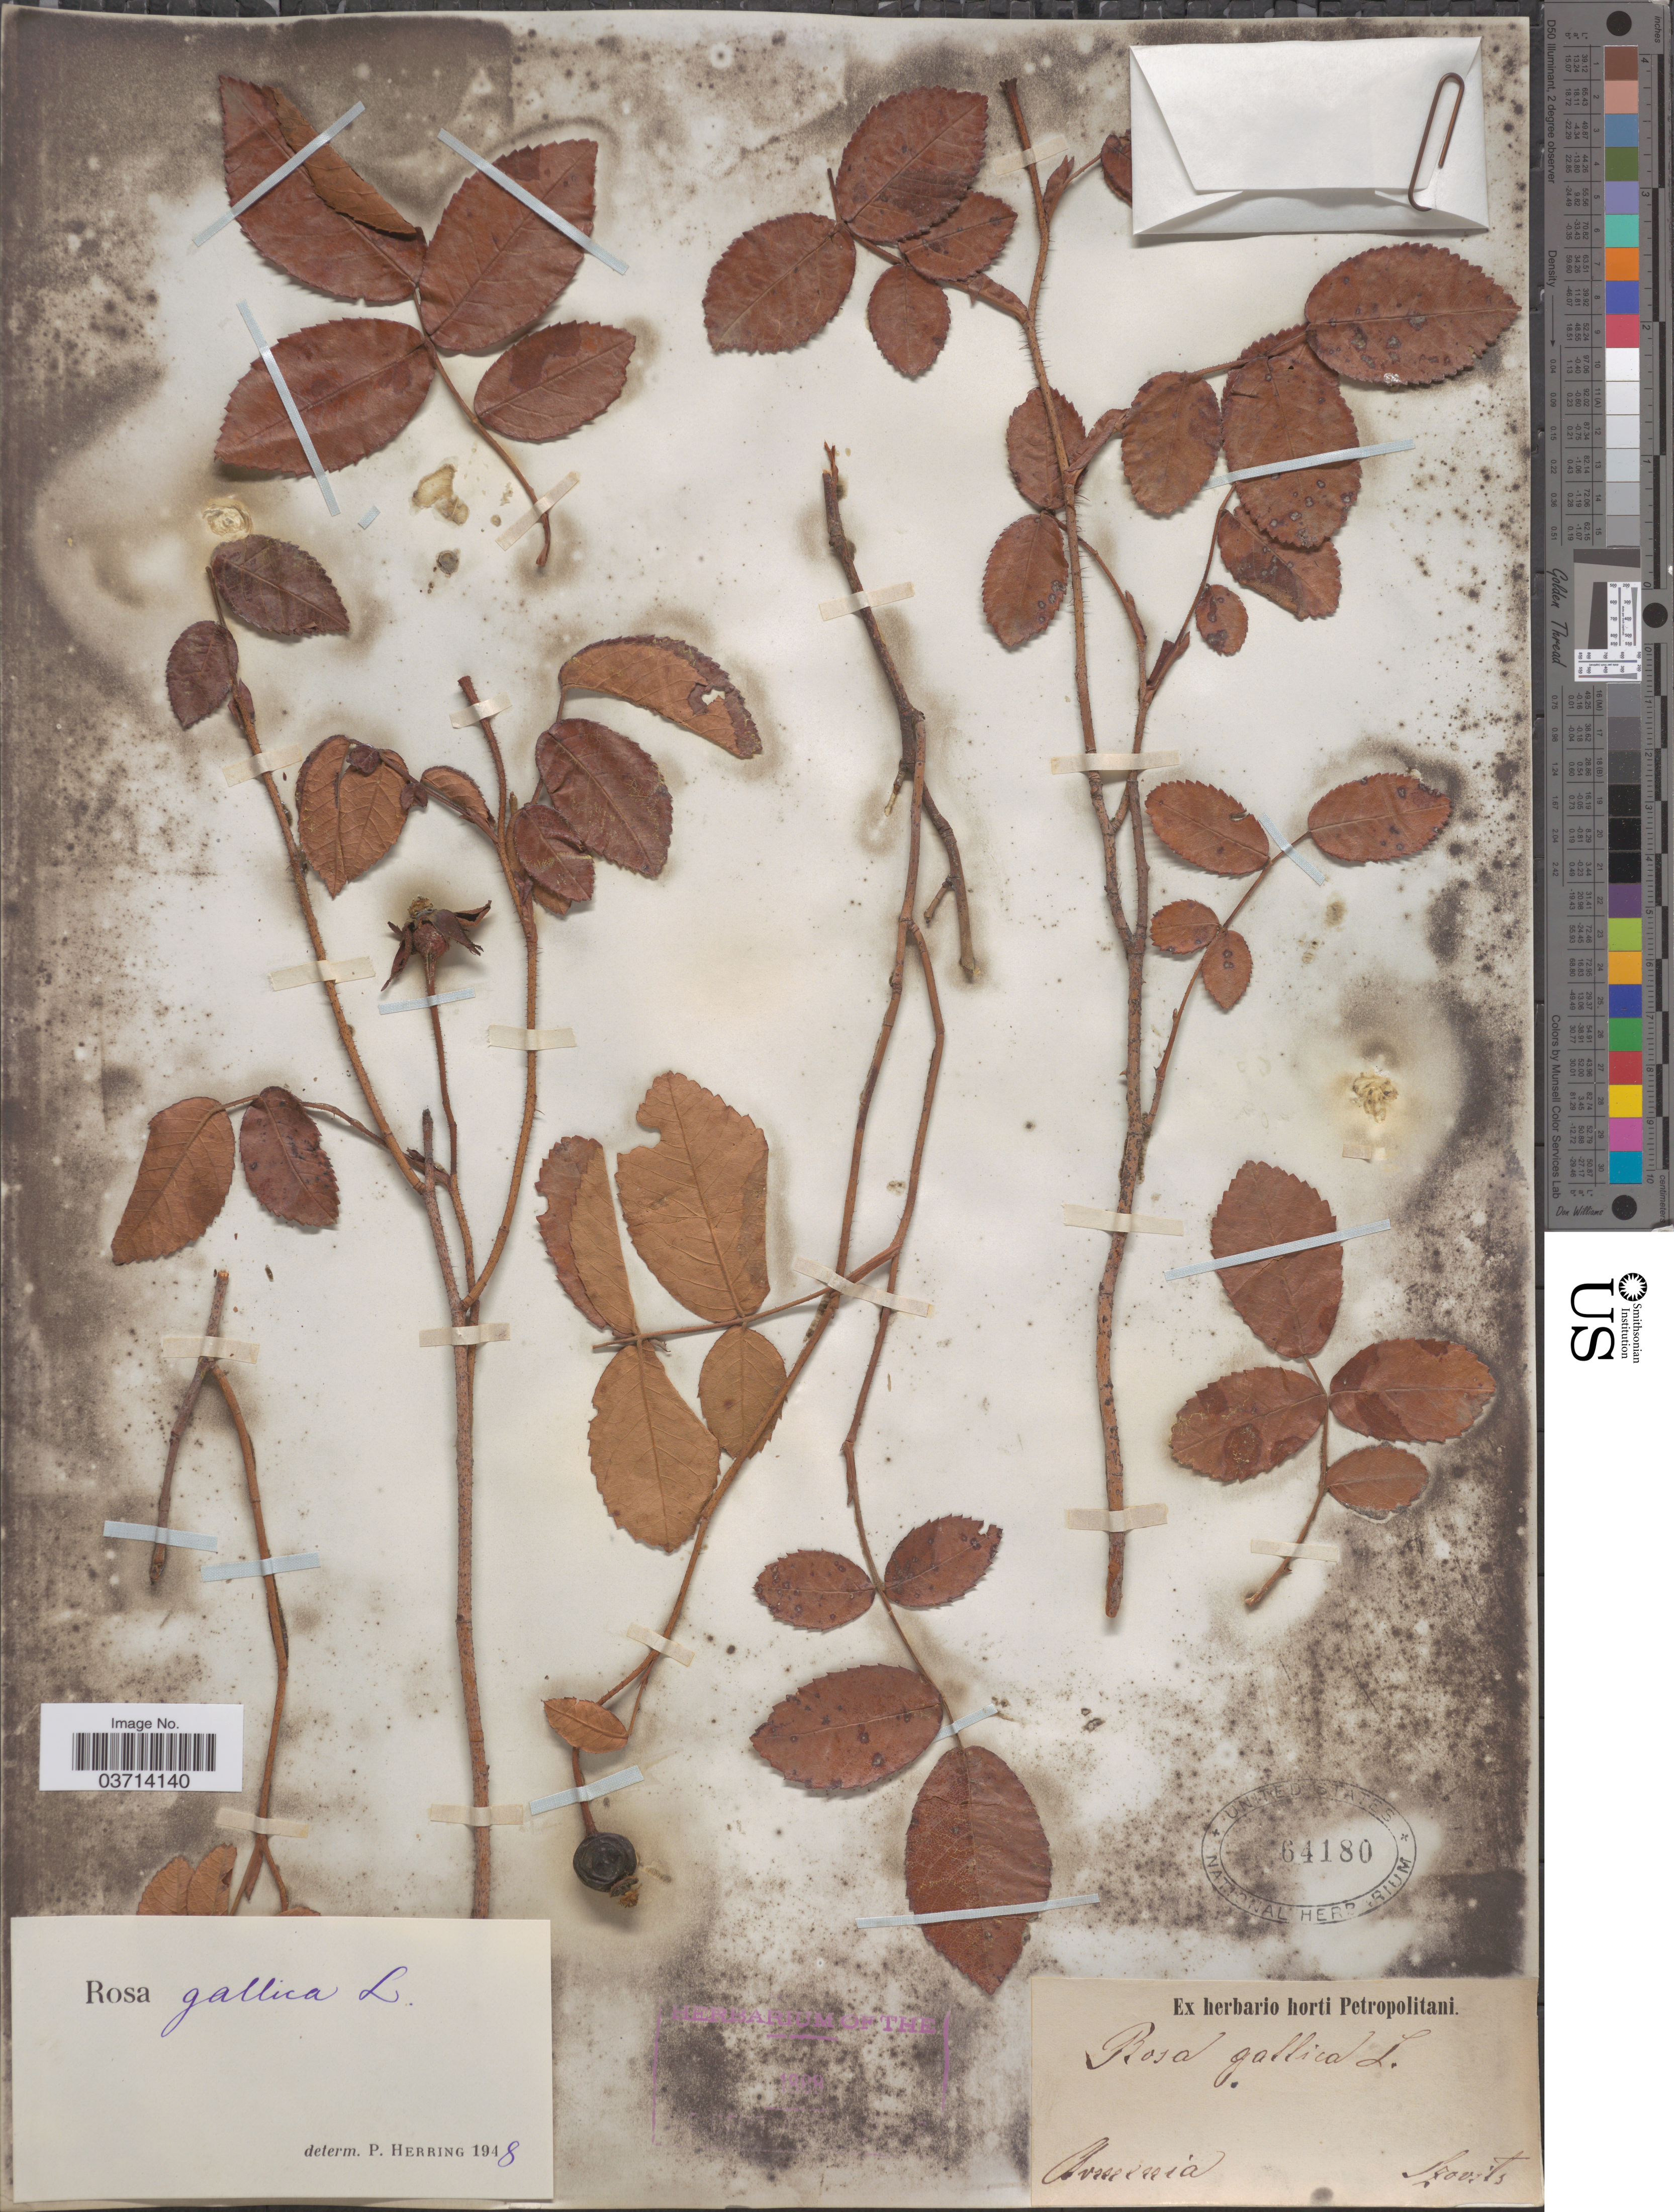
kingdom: Plantae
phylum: Tracheophyta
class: Magnoliopsida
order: Rosales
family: Rosaceae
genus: Rosa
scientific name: Rosa gallica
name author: L.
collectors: Szovits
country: Armenia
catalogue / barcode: US 64180